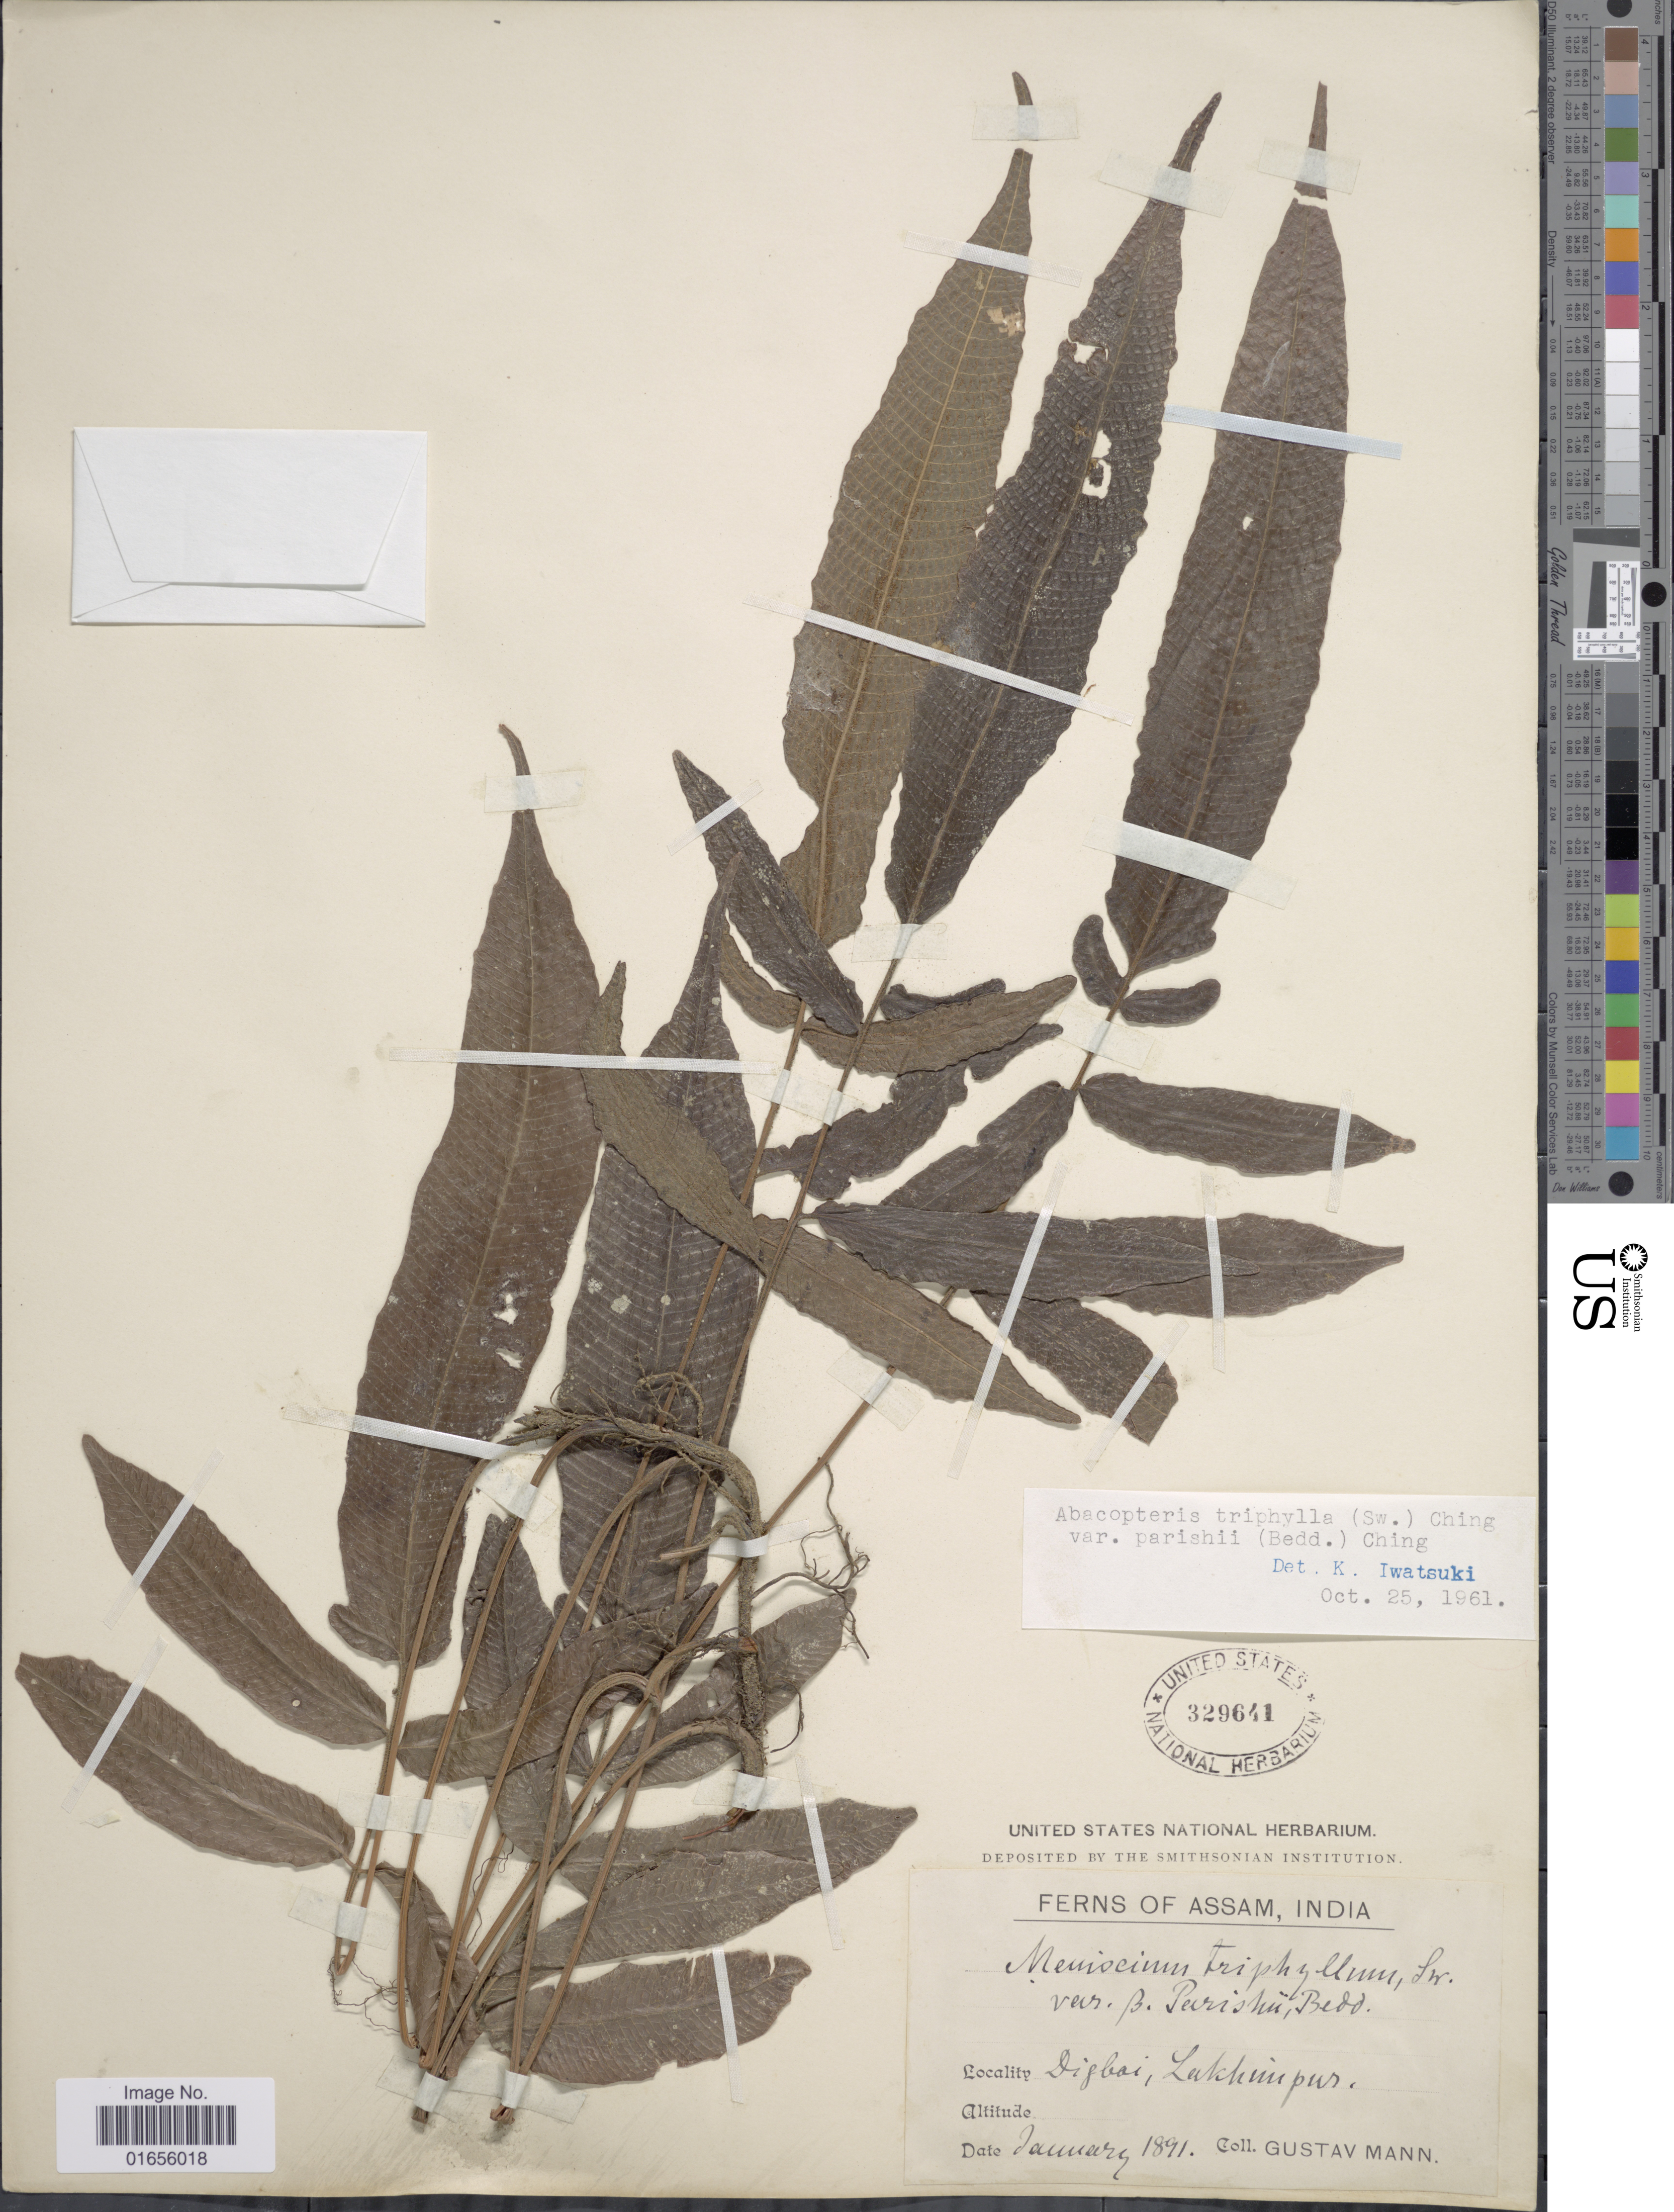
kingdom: Plantae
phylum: Tracheophyta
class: Polypodiopsida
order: Polypodiales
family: Thelypteridaceae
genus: Pronephrium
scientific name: Pronephrium parishii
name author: (Bedd.) Holttum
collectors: G. Mann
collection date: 1891-01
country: India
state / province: Assam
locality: Digbai, Lakhimpur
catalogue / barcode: US 329641